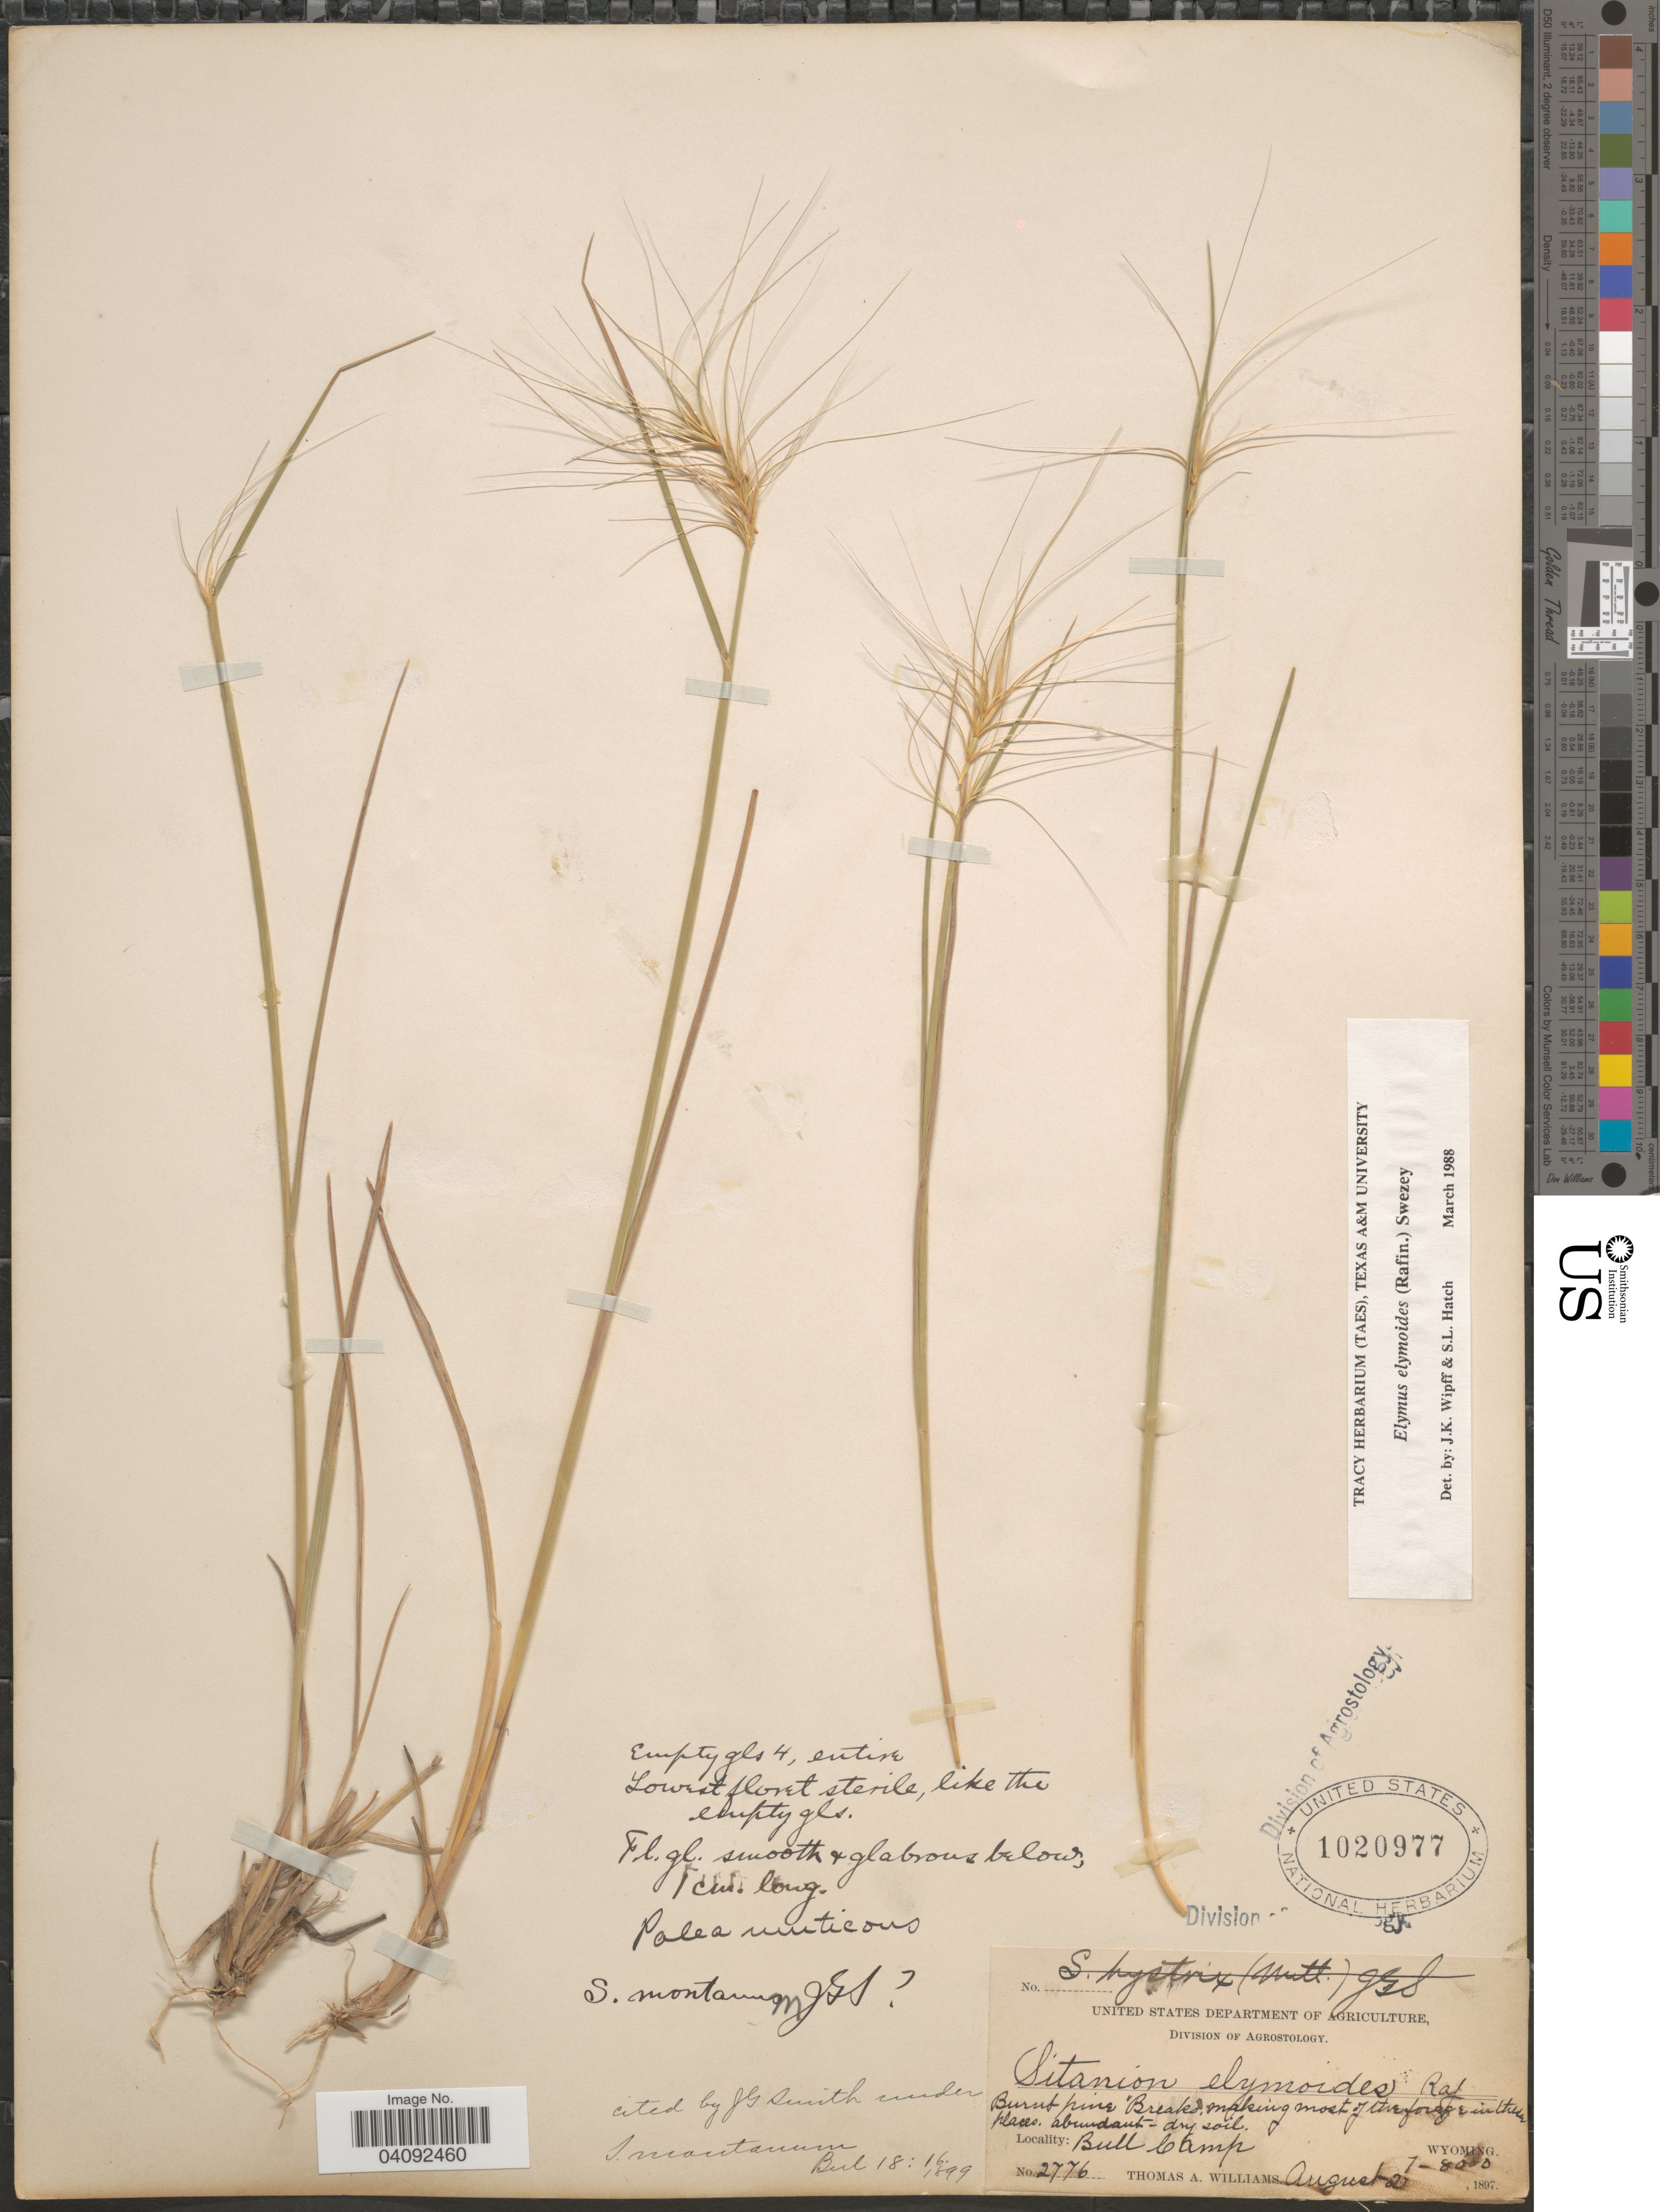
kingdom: Plantae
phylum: Tracheophyta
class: Liliopsida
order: Poales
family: Poaceae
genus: Elymus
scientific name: Elymus elymoides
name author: (Raf.) Swezey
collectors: T. A. Williams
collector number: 2776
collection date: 1897-08-02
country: United States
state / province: Wyoming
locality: Bull camp.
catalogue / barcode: US 1020977